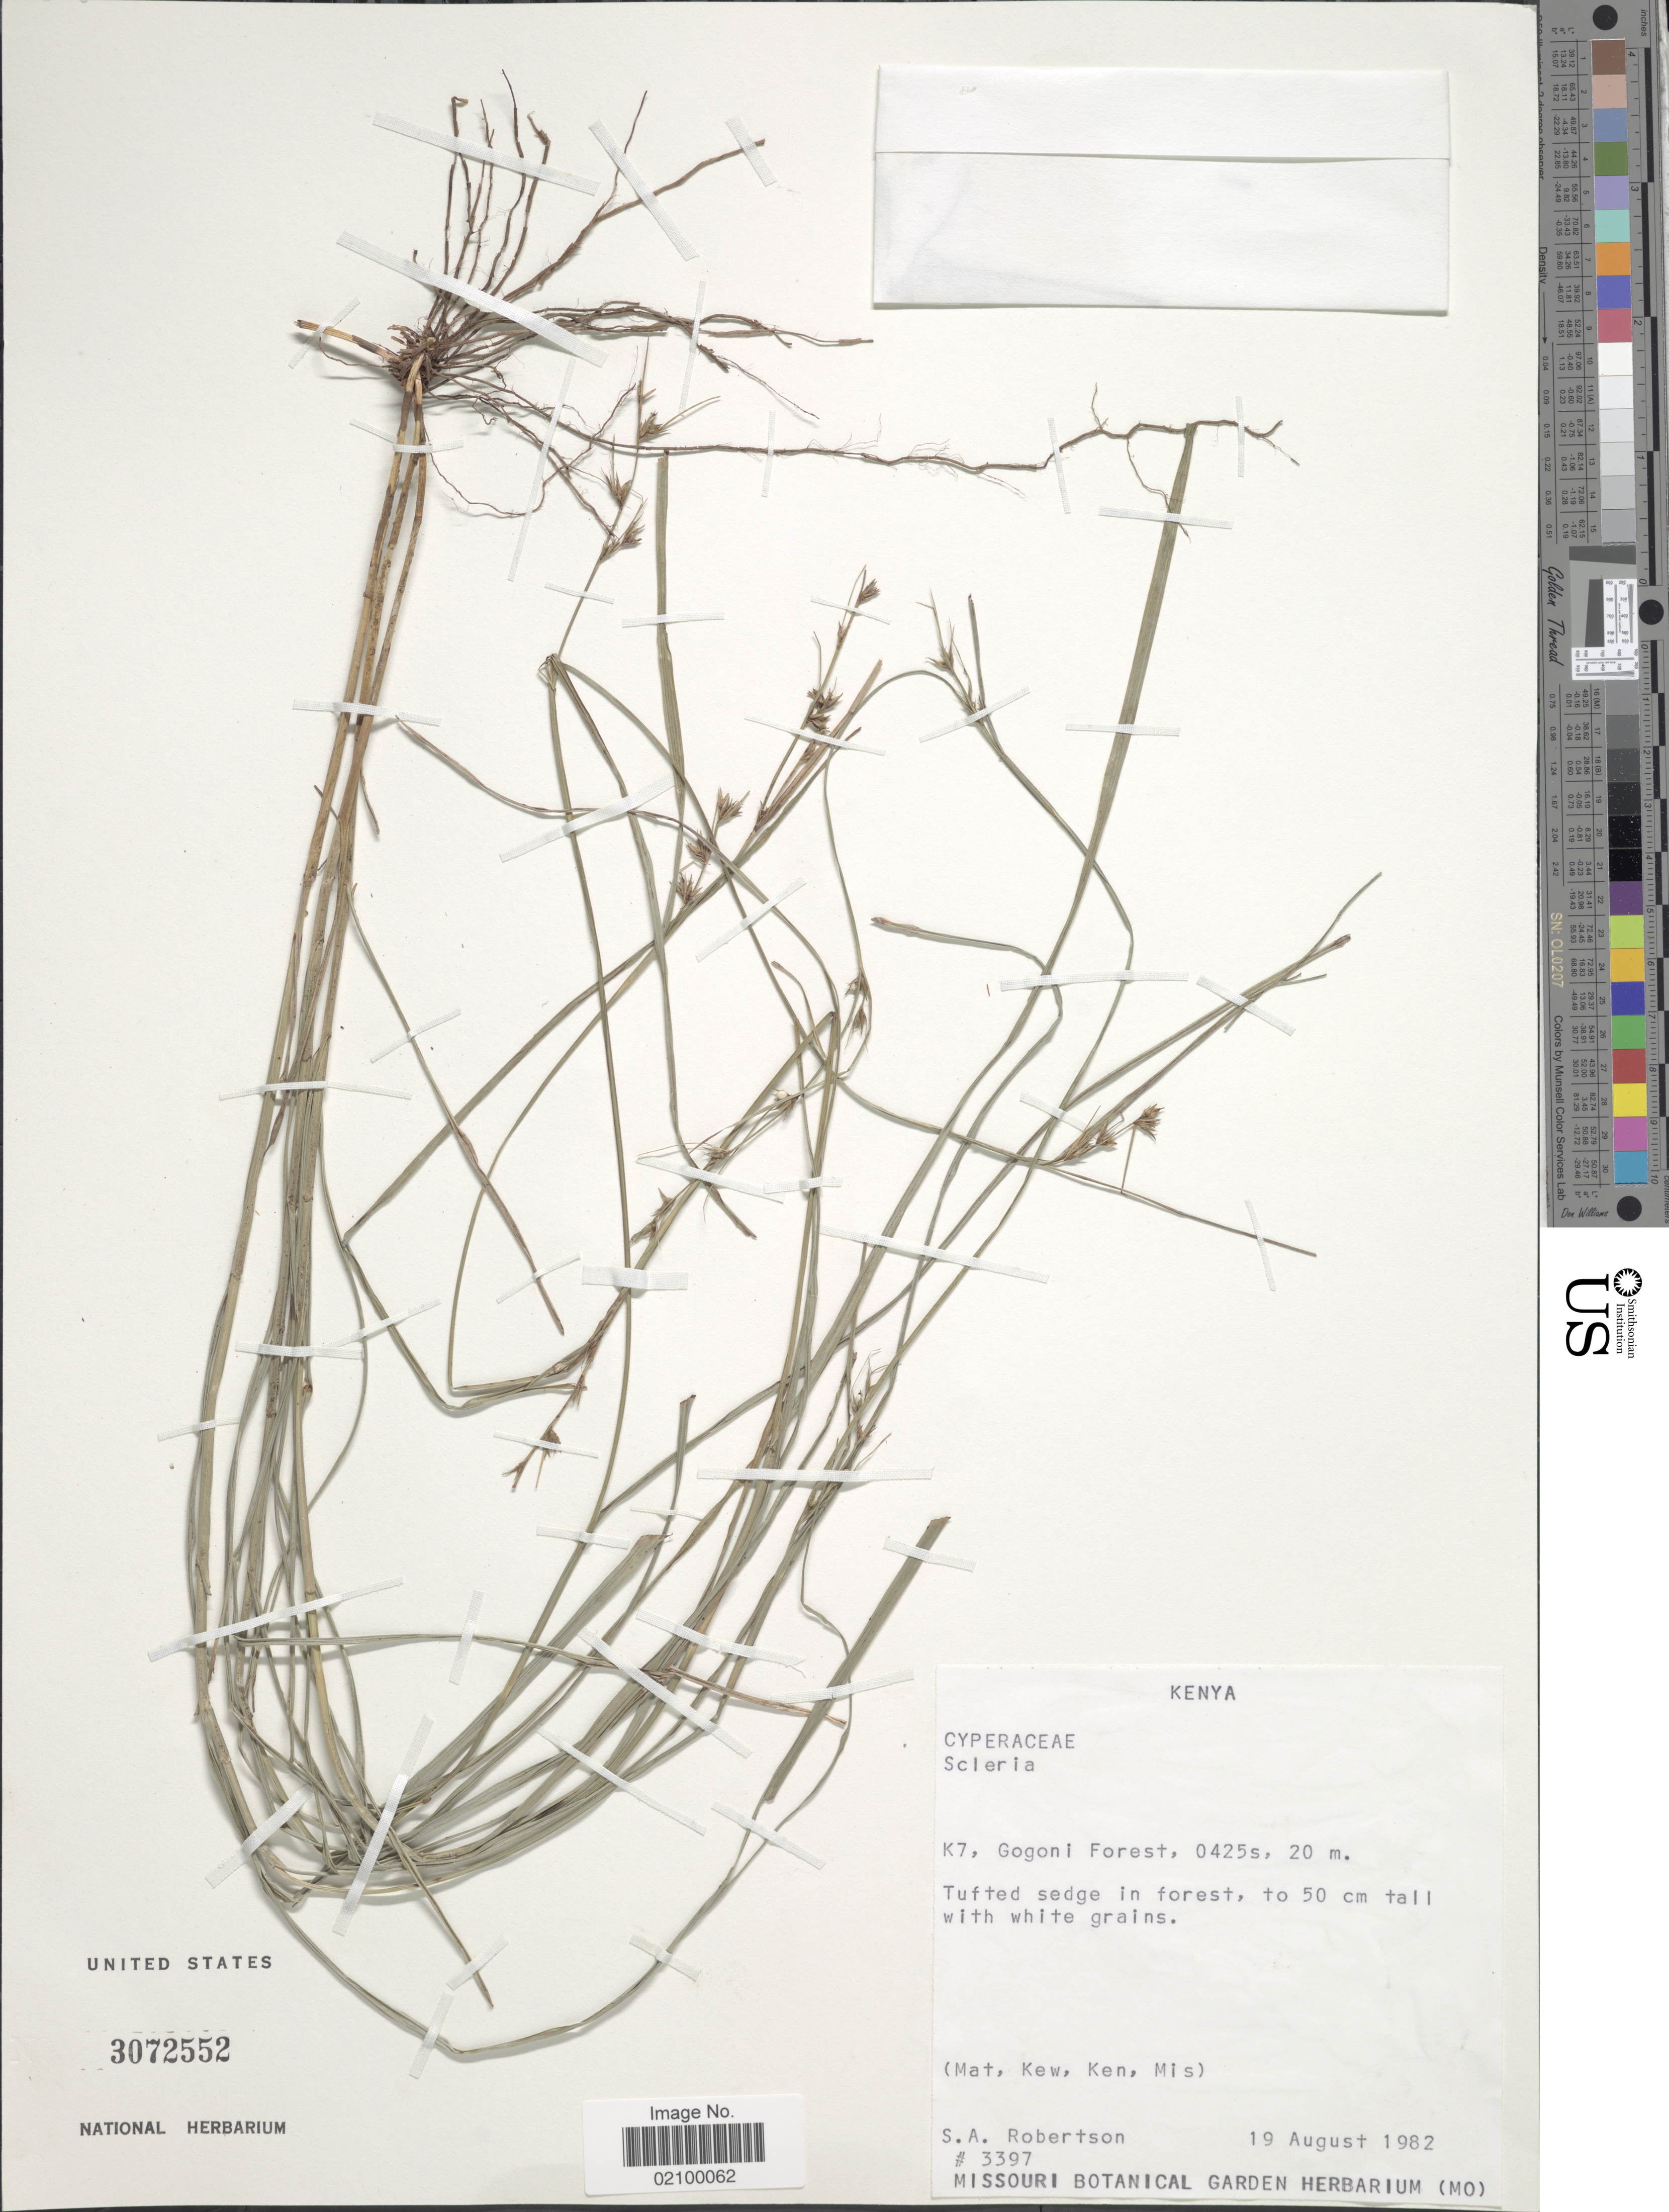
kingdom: Plantae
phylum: Tracheophyta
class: Liliopsida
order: Poales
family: Cyperaceae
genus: Scleria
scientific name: Scleria lithosperma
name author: (L.) Sw.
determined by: Strong, Mark T., (BOT), Smithsonian Institution - National Museum of Natural History (UNITED STATES)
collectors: S. A. Robertson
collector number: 3397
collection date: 1982-08-19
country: Kenya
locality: K7, Gogoni Forest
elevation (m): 20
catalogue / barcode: US 3072552